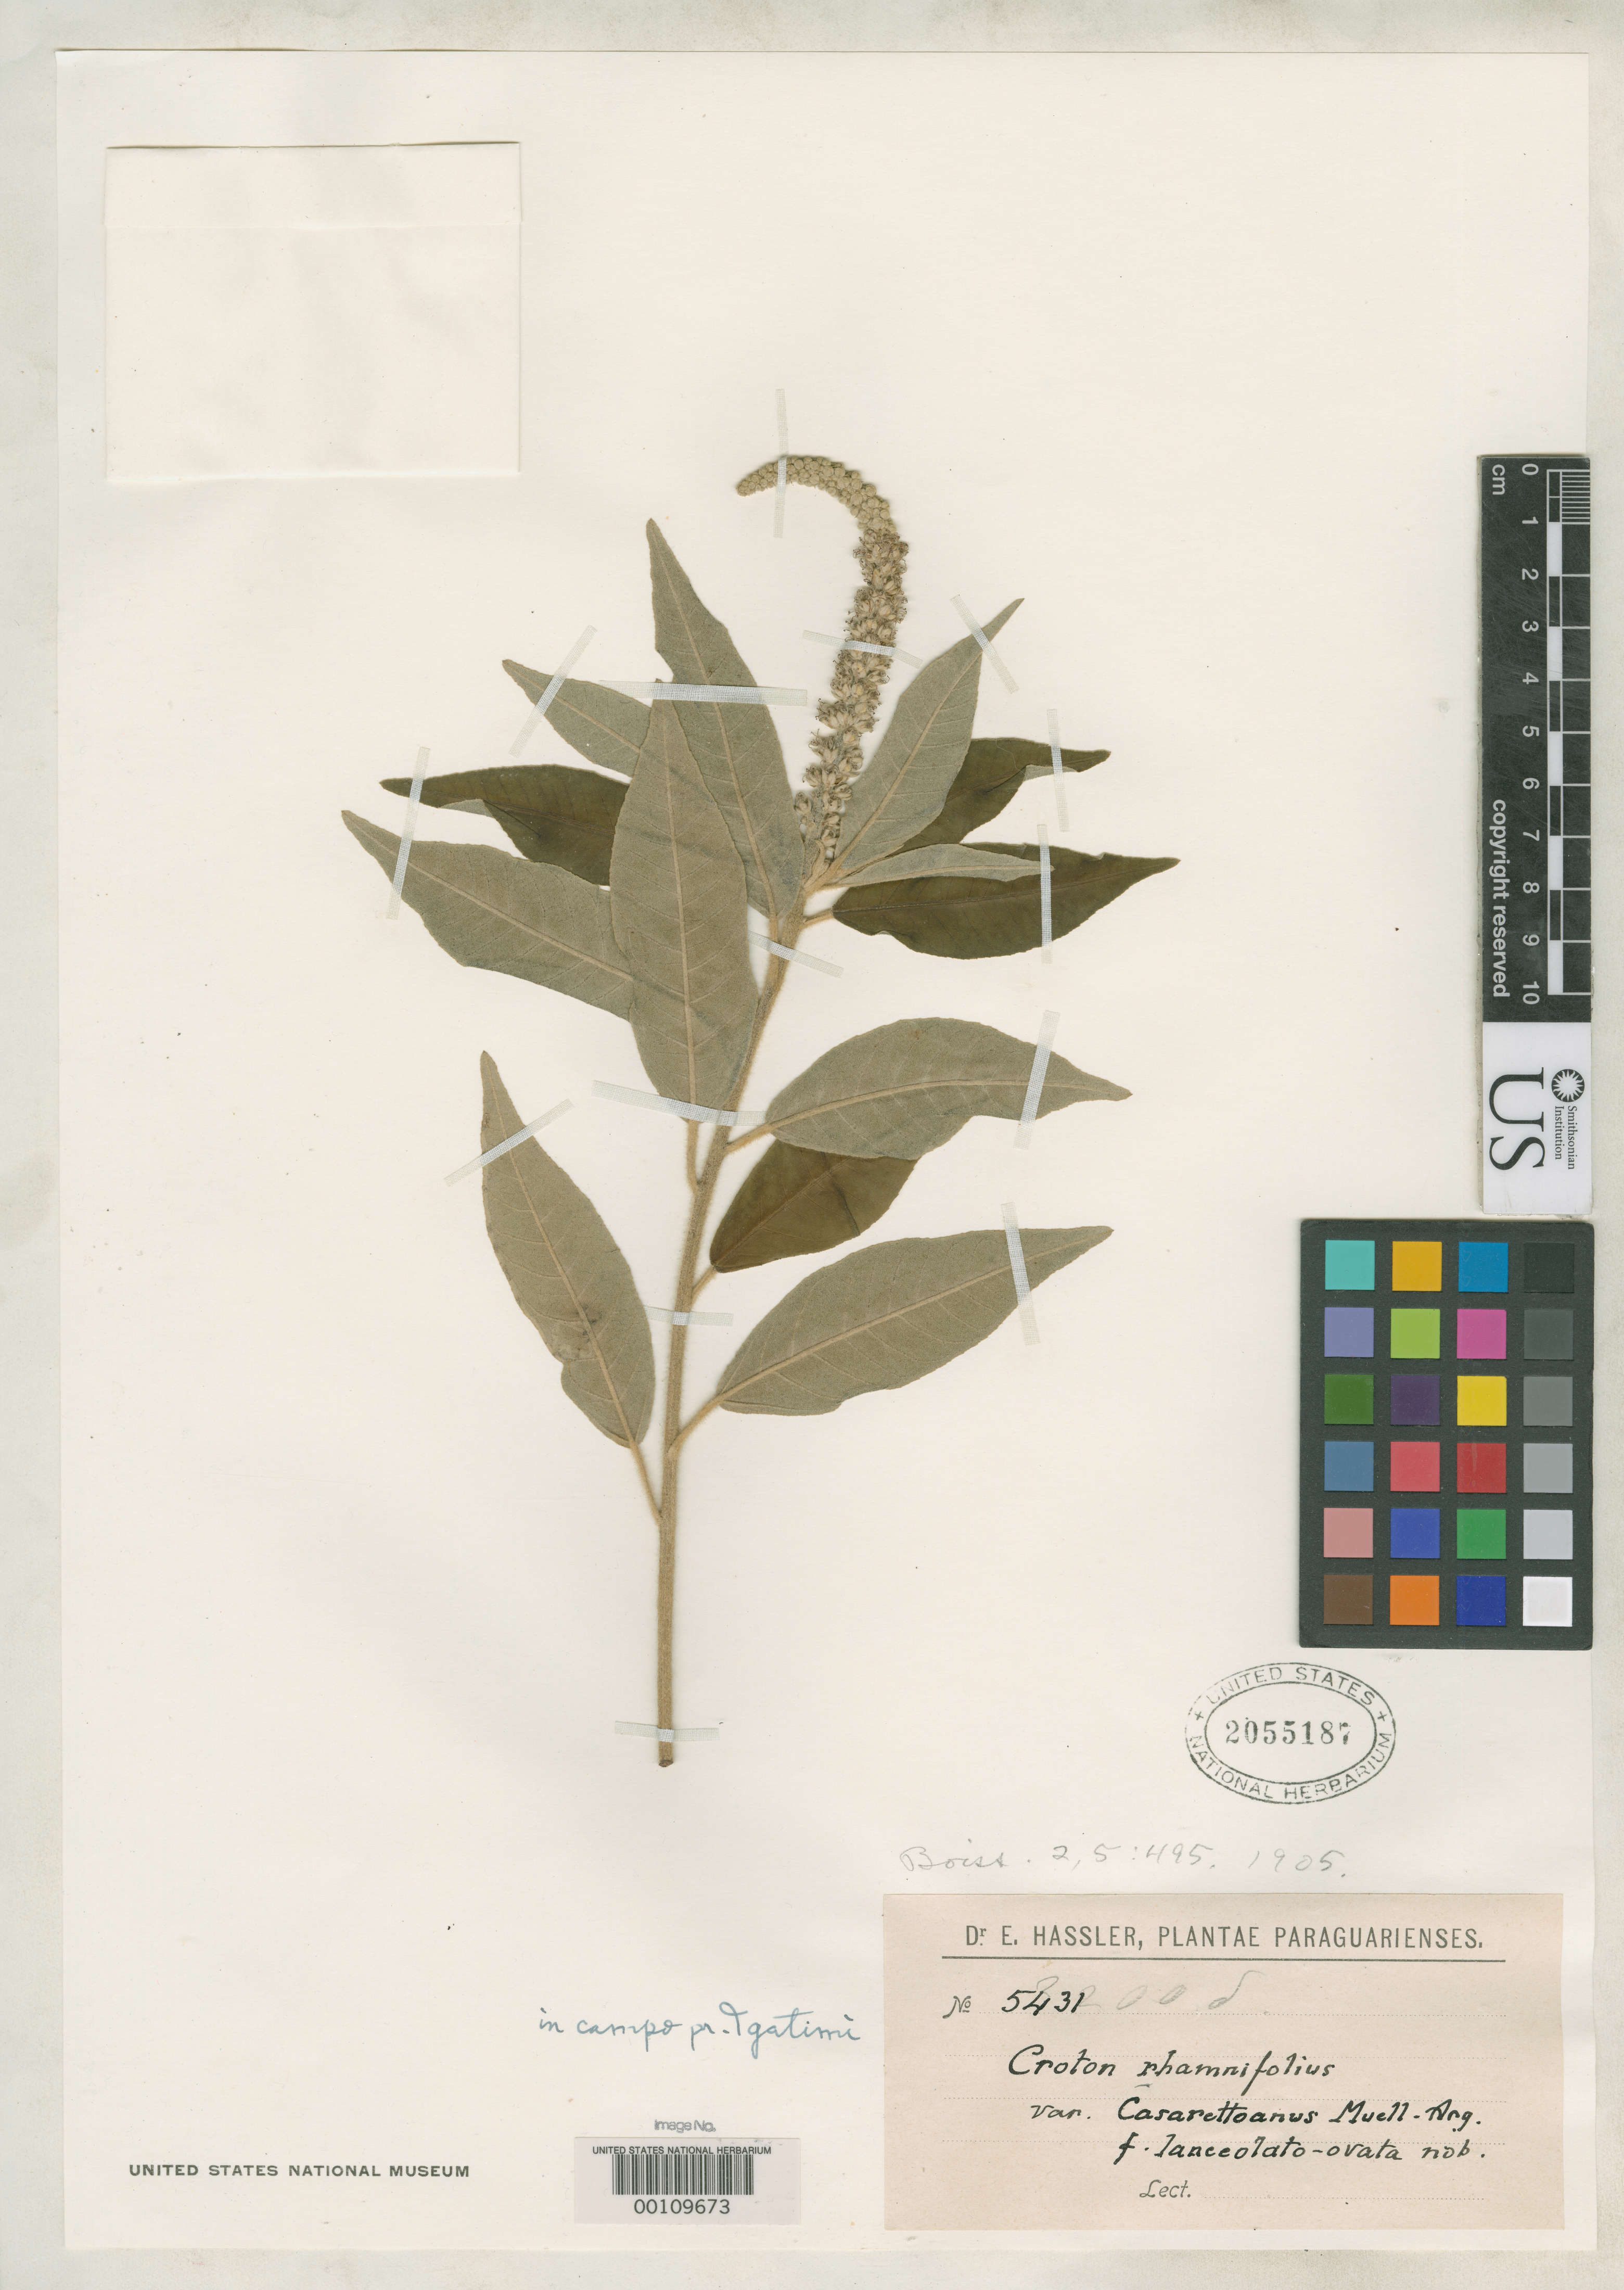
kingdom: Plantae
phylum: Tracheophyta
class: Magnoliopsida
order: Malpighiales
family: Euphorbiaceae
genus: Croton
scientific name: Croton rhamnifolius f. lanceolata-ovata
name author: Chodat & Hassl.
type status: Isotype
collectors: E. Hassler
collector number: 5431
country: Paraguay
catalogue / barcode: US 2055187